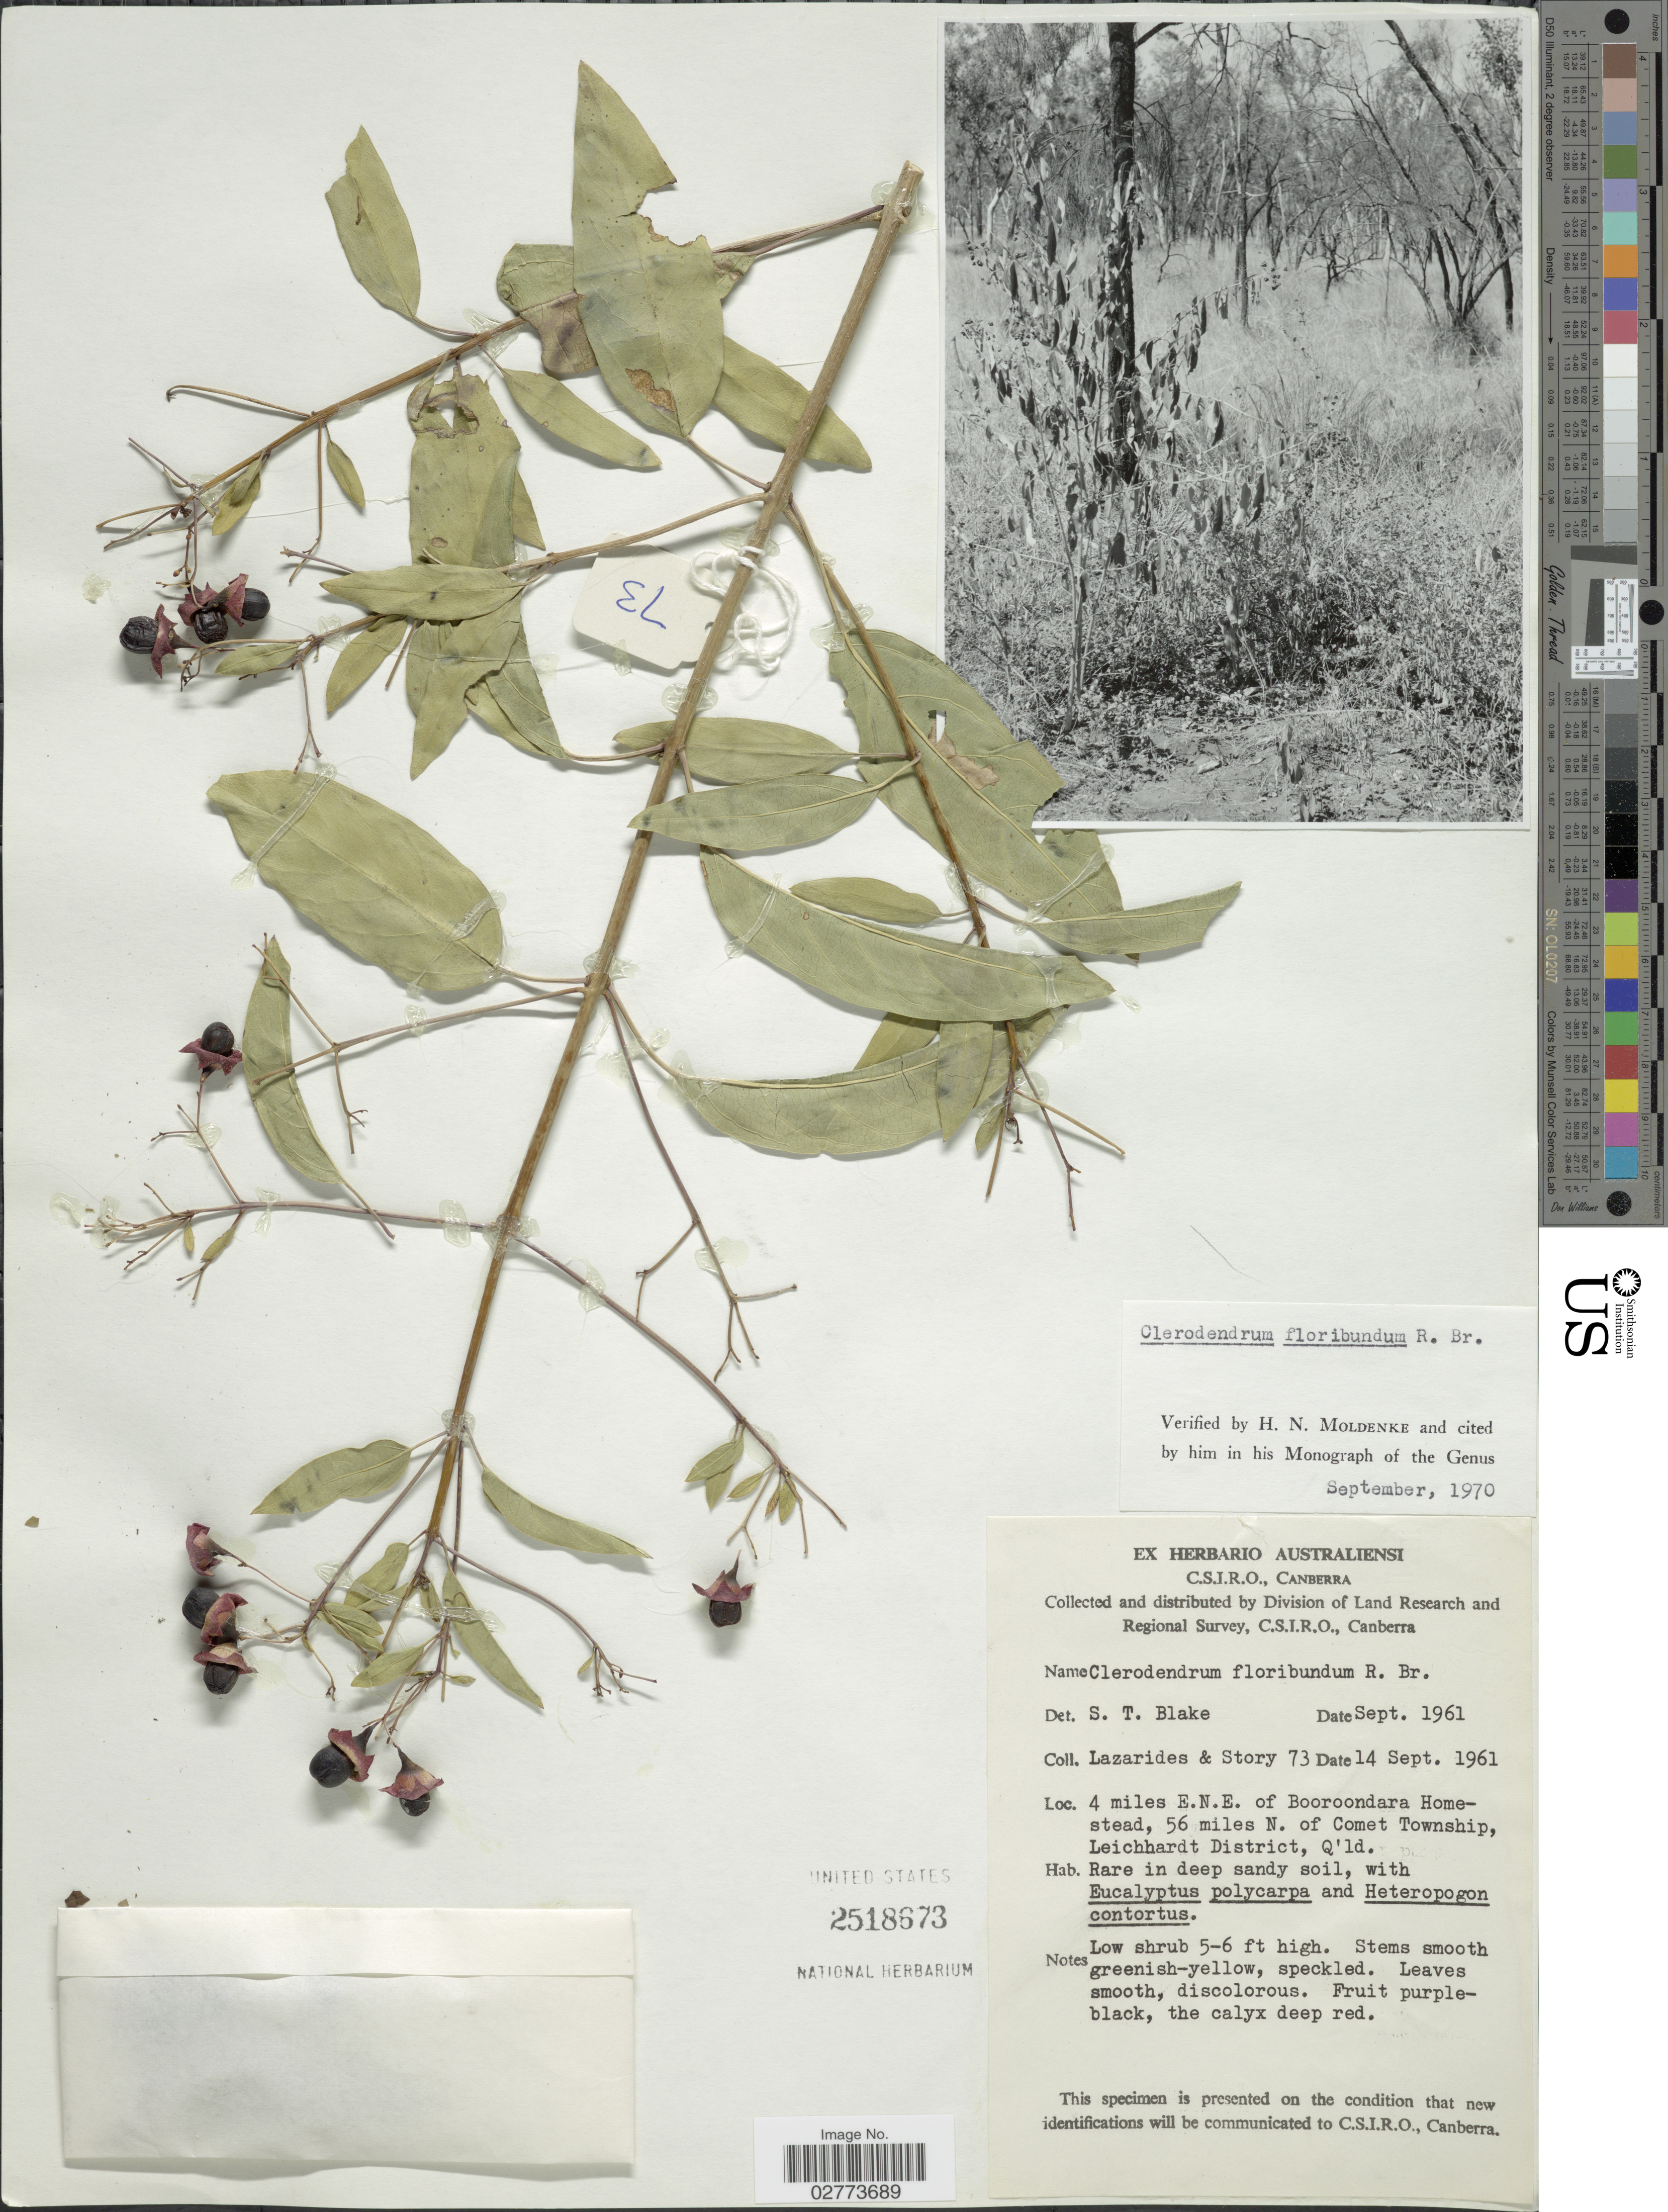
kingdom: Plantae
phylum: Tracheophyta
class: Magnoliopsida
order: Lamiales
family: Lamiaceae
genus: Clerodendrum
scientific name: Clerodendrum floribundum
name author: R. Br.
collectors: M. Lazarides & -. Story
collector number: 73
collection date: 1961-09-14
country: Australia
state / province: Queensland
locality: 4 miles E.N.E. of Booroondara Homestead, 56 miles N. of Comet Township, Leichhardt District, Q'ld.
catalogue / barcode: US 2518673